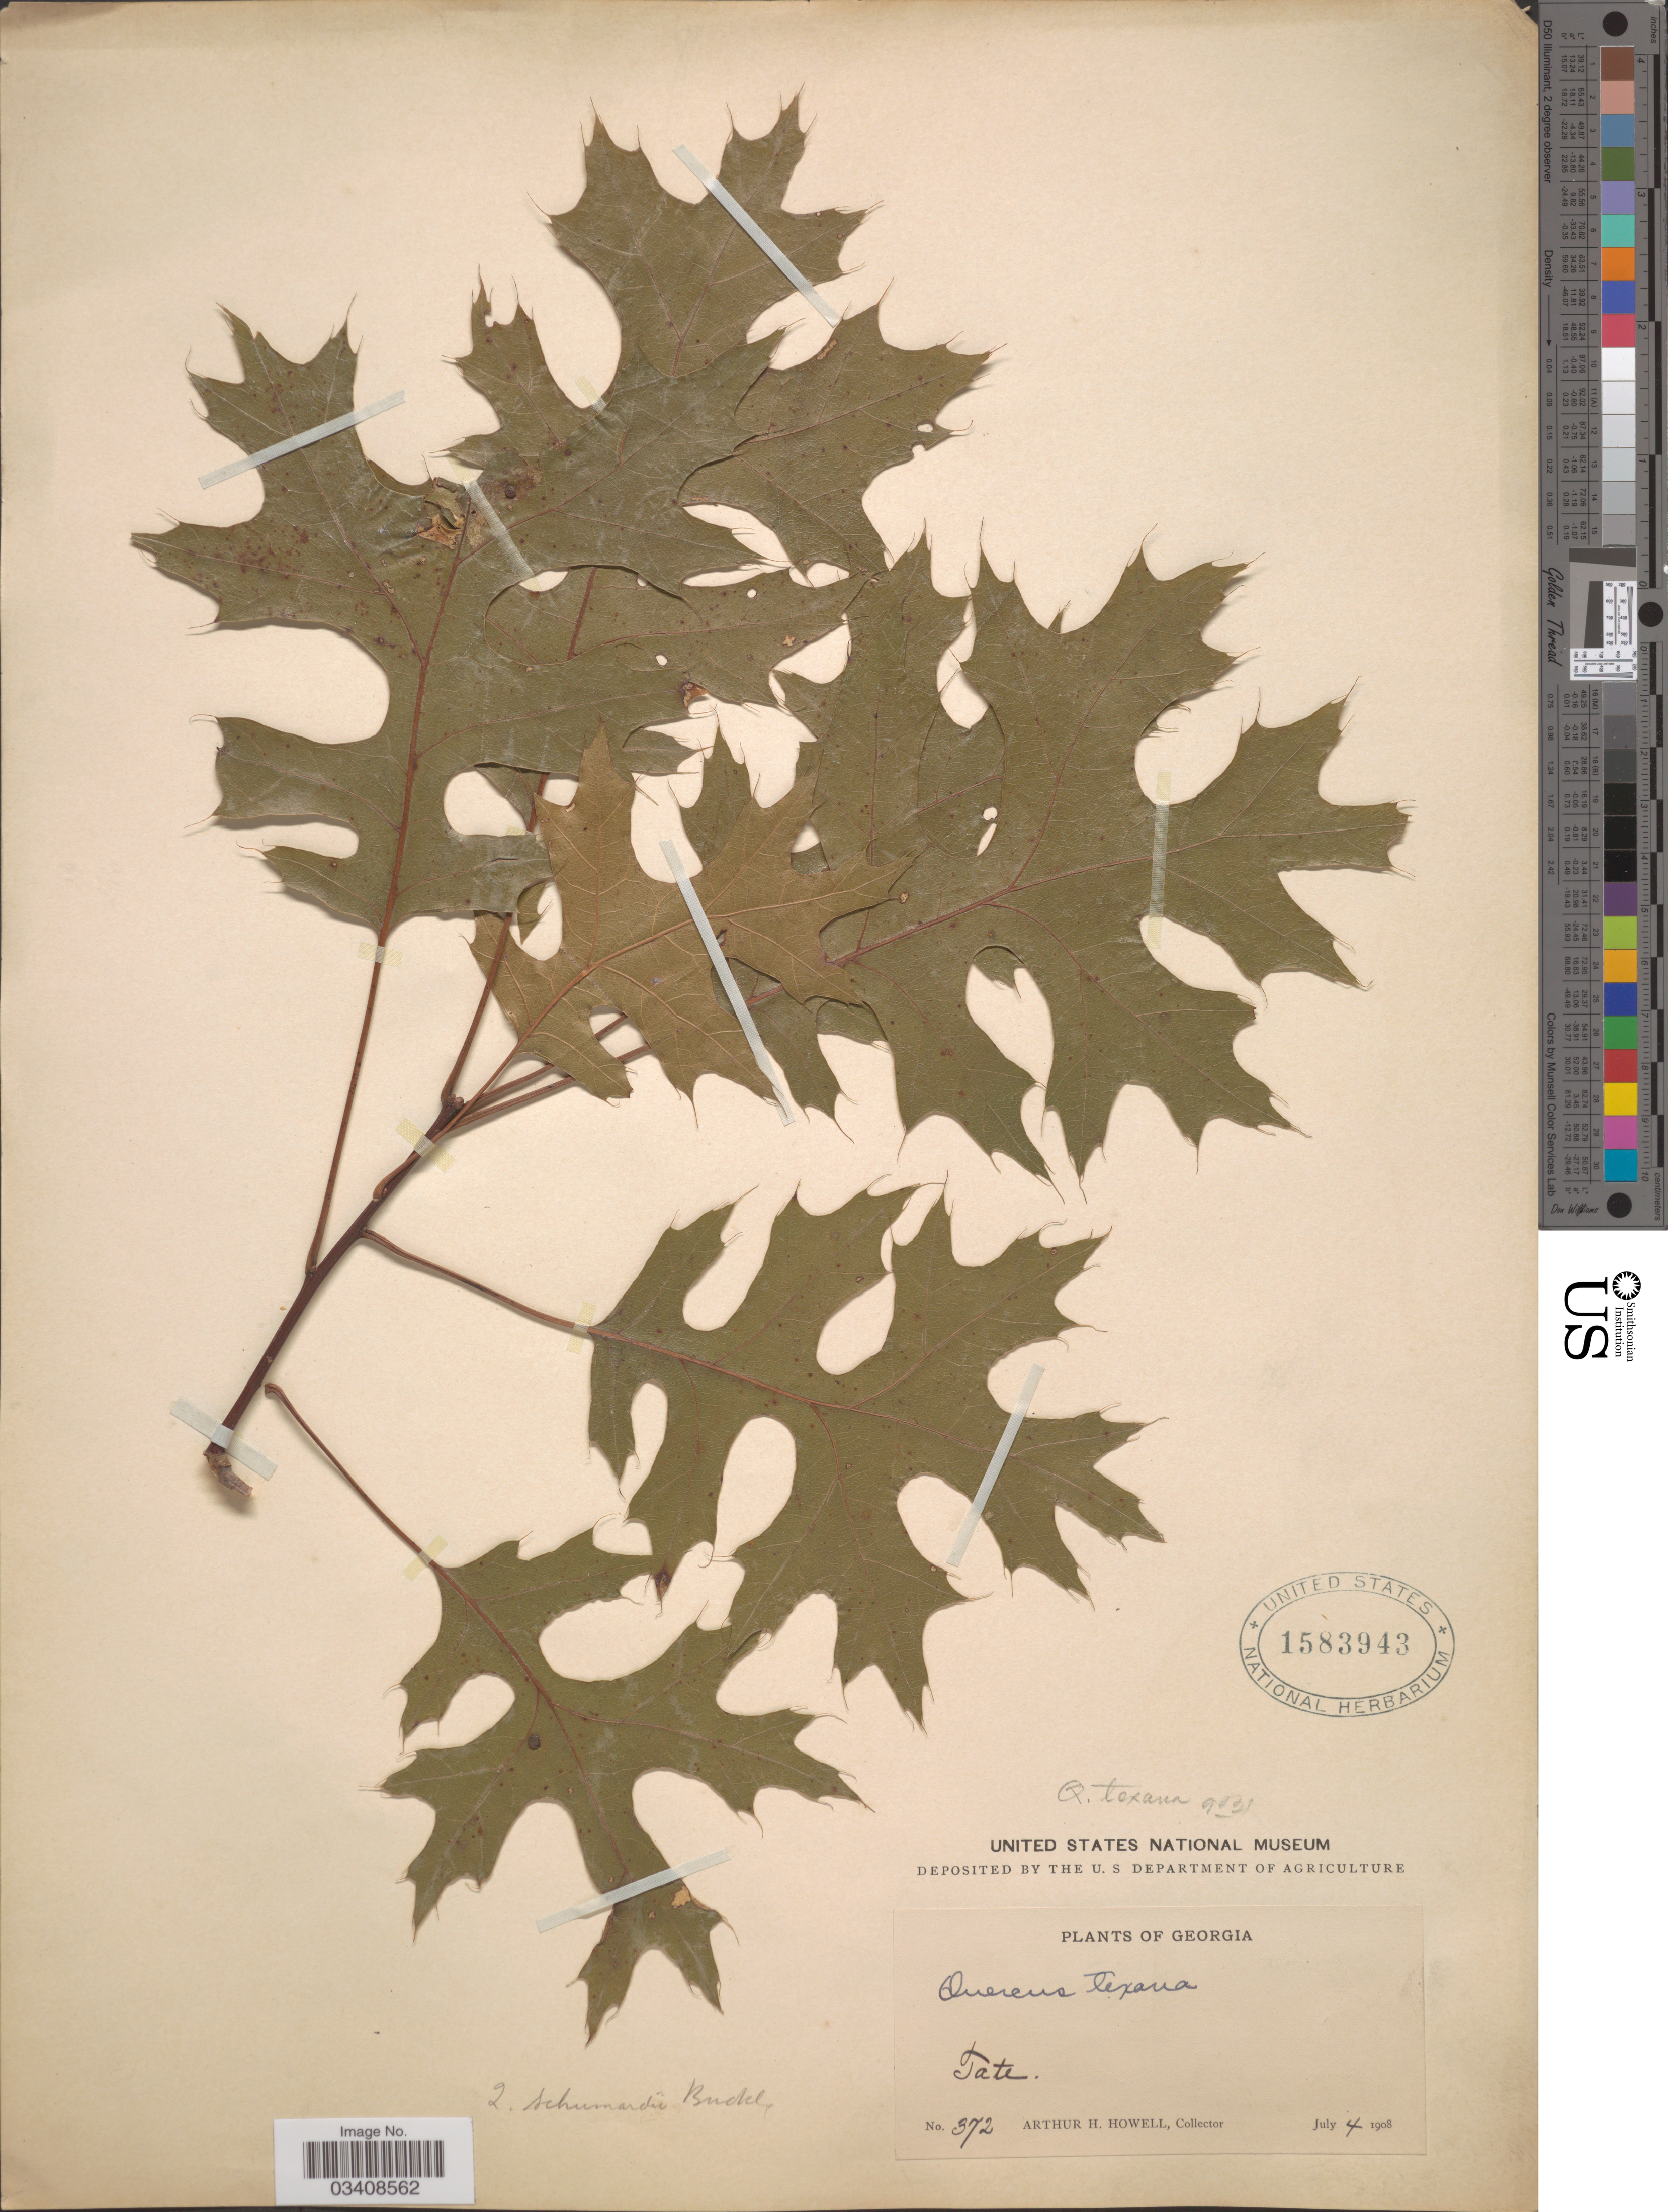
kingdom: Plantae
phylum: Tracheophyta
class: Magnoliopsida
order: Fagales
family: Fagaceae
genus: Quercus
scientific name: Quercus shumardii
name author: Buckley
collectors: A. H. Howell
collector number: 372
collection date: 1908-07-04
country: United States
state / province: Georgia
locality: Tate.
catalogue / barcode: US 1583943